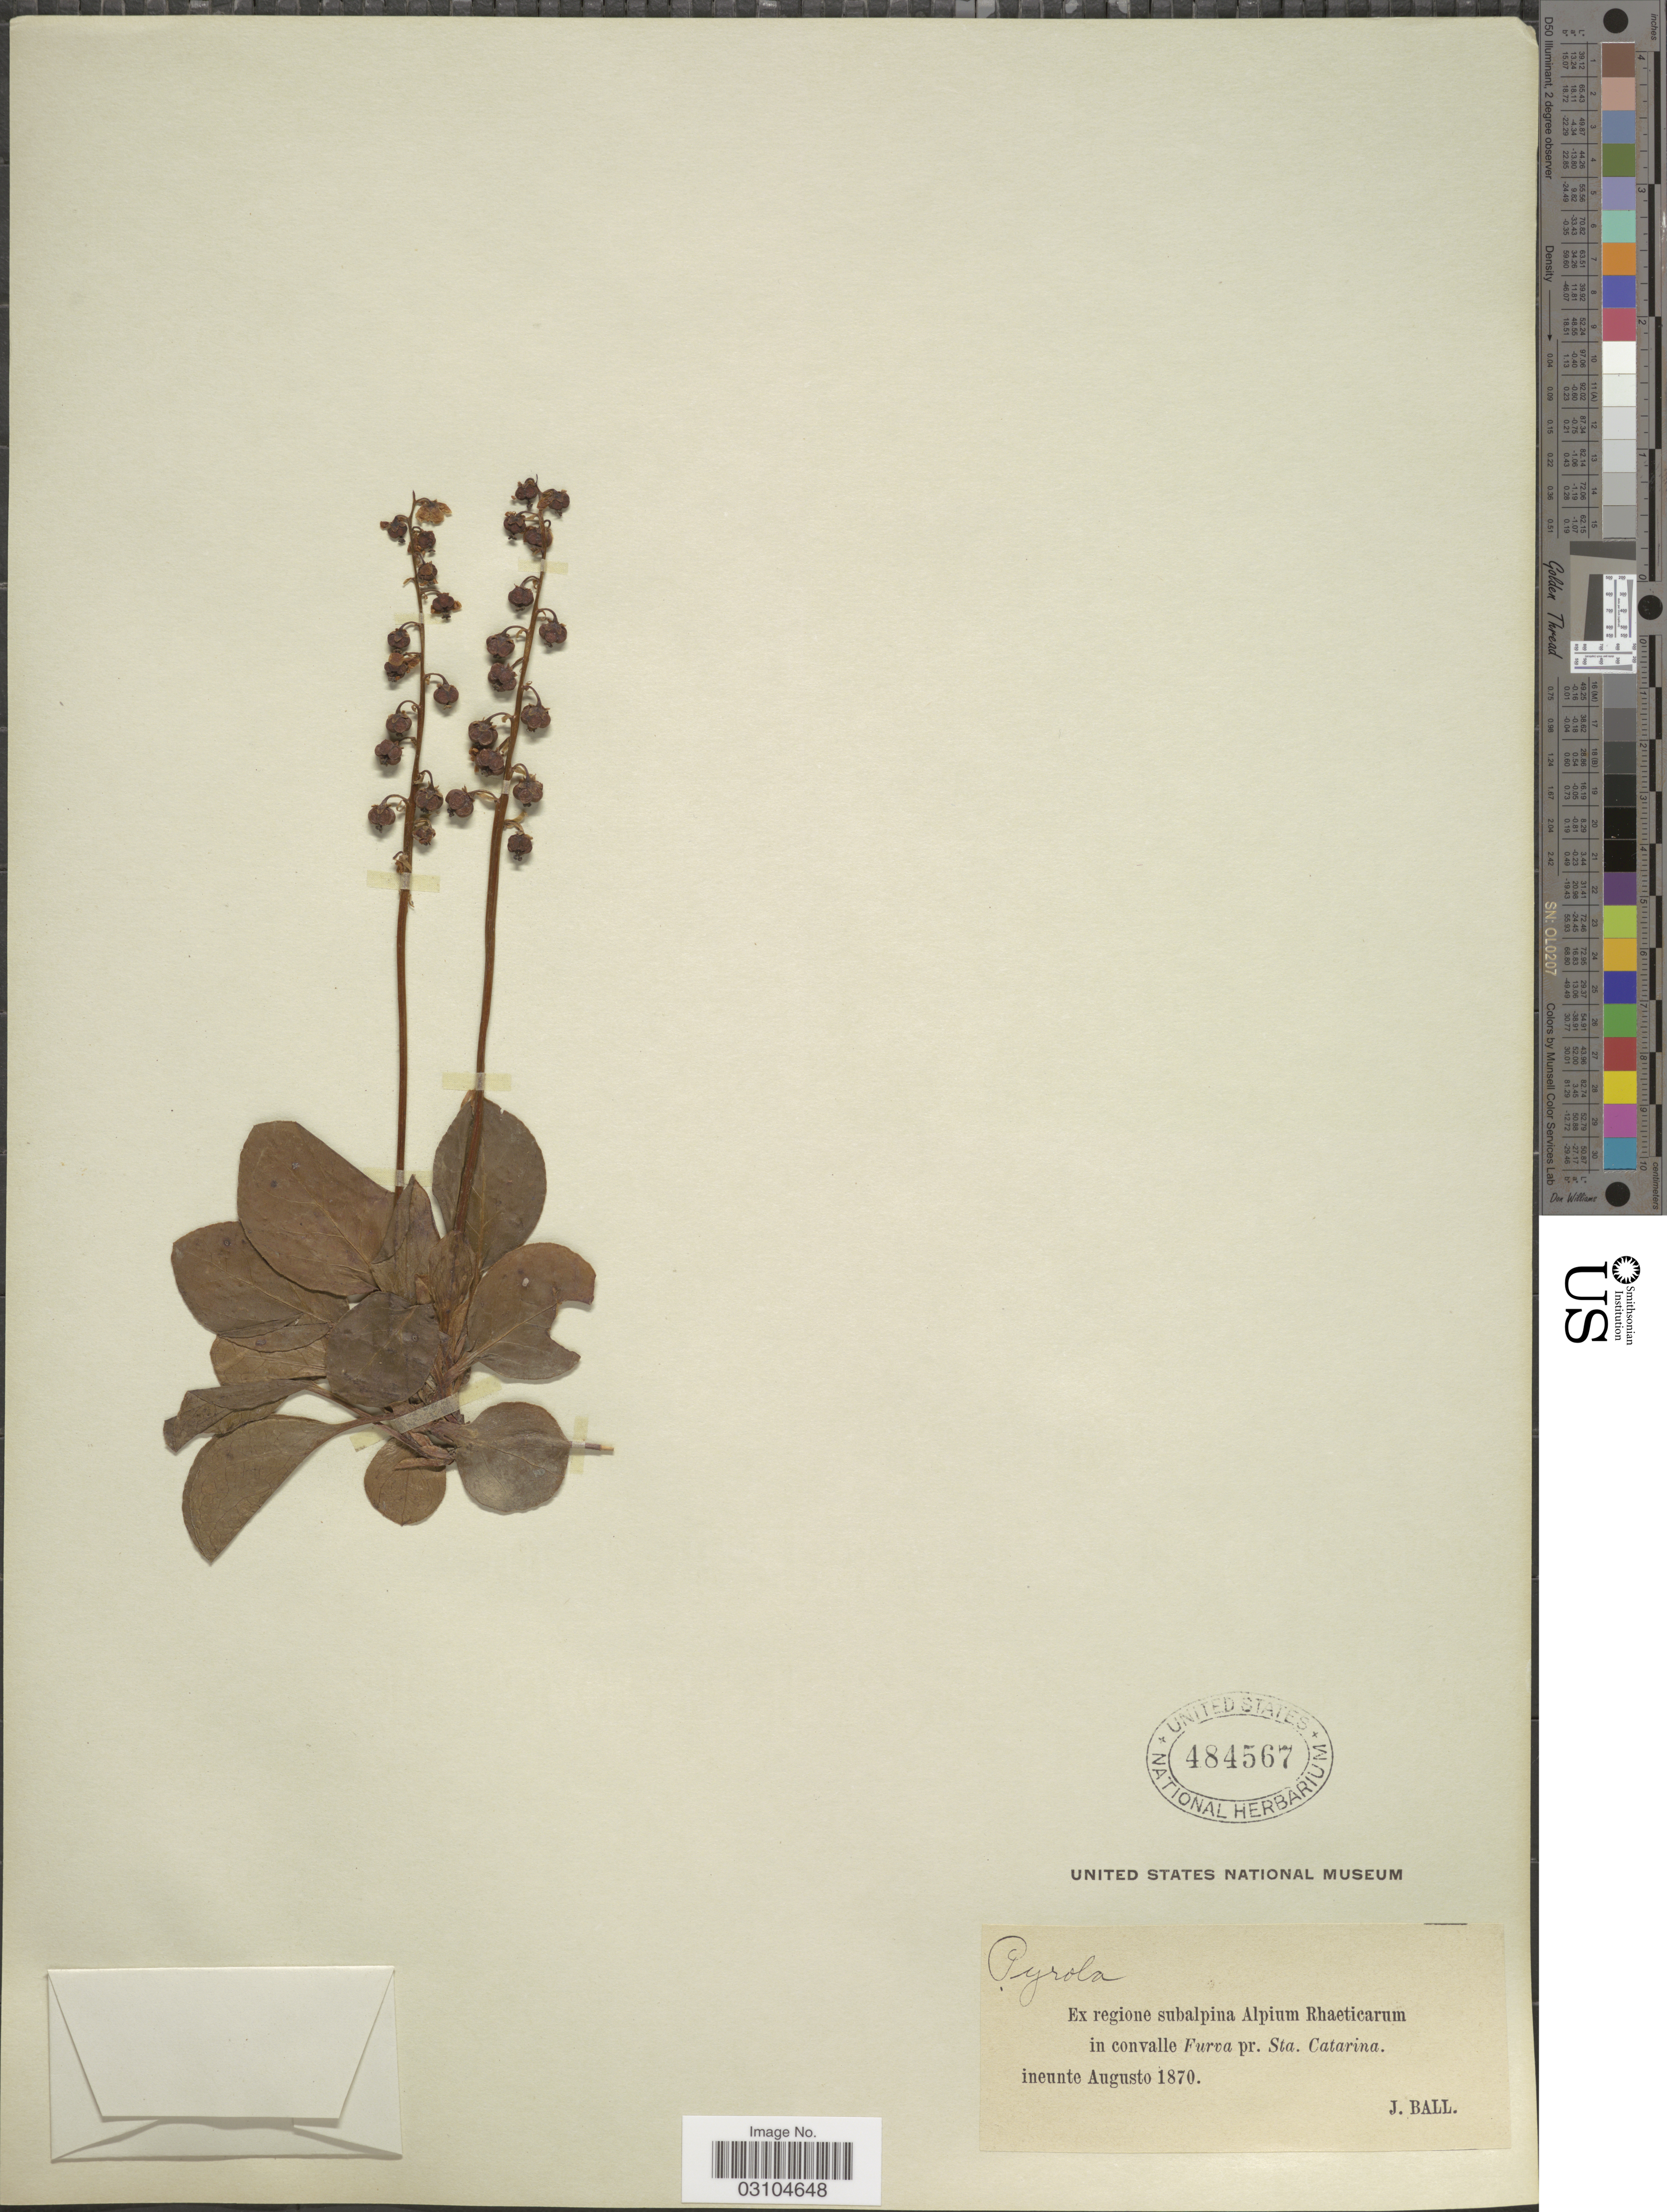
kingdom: Plantae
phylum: Tracheophyta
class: Magnoliopsida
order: Ericales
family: Ericaceae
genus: Pyrola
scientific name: Pyrola rotundifolia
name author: L.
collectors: J. Ball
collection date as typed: ineunte Augusto 1870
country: Italy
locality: Ex regione subalpina Alpium Rhaeticarum in convalle Furva pr. Sta. Catarina.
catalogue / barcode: US 484567